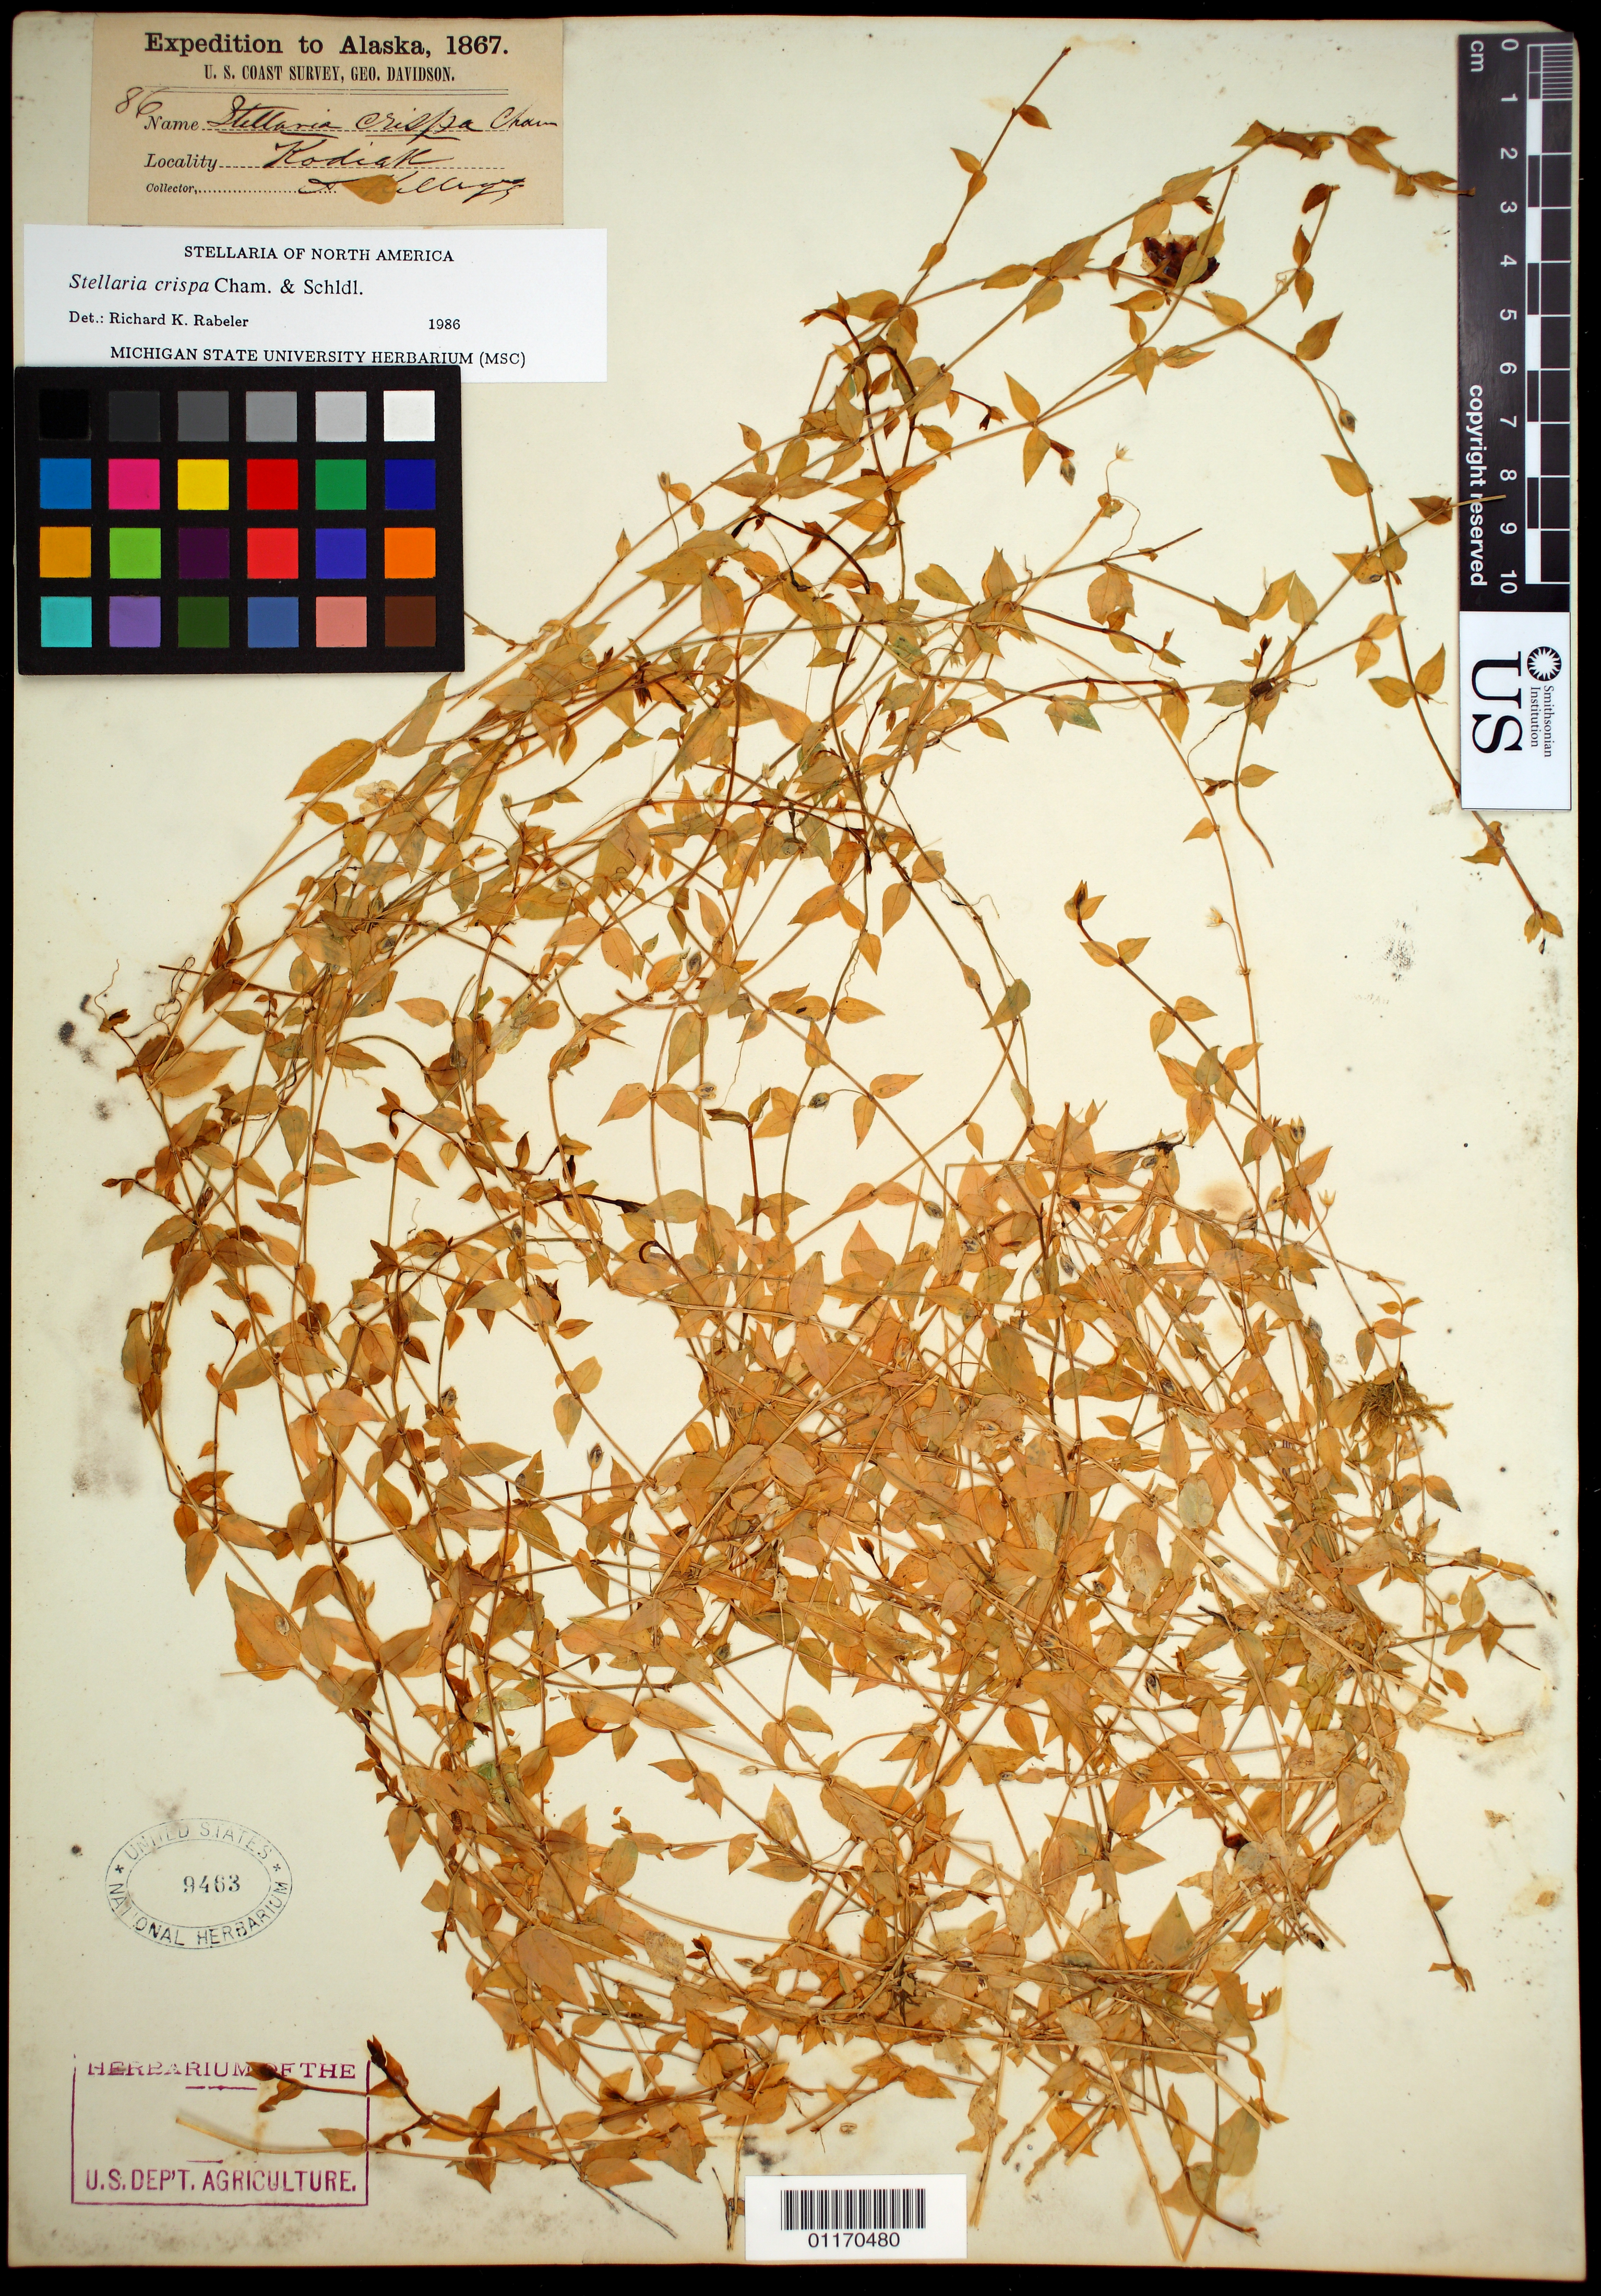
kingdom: Plantae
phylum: Tracheophyta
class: Magnoliopsida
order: Caryophyllales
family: Caryophyllaceae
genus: Stellaria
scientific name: Stellaria crispa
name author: Cham. & Schltdl.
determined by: Rabeler, R. K.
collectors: A. Kellogg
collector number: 86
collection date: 1867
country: United States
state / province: Alaska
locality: Kodiak.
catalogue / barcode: US 9463